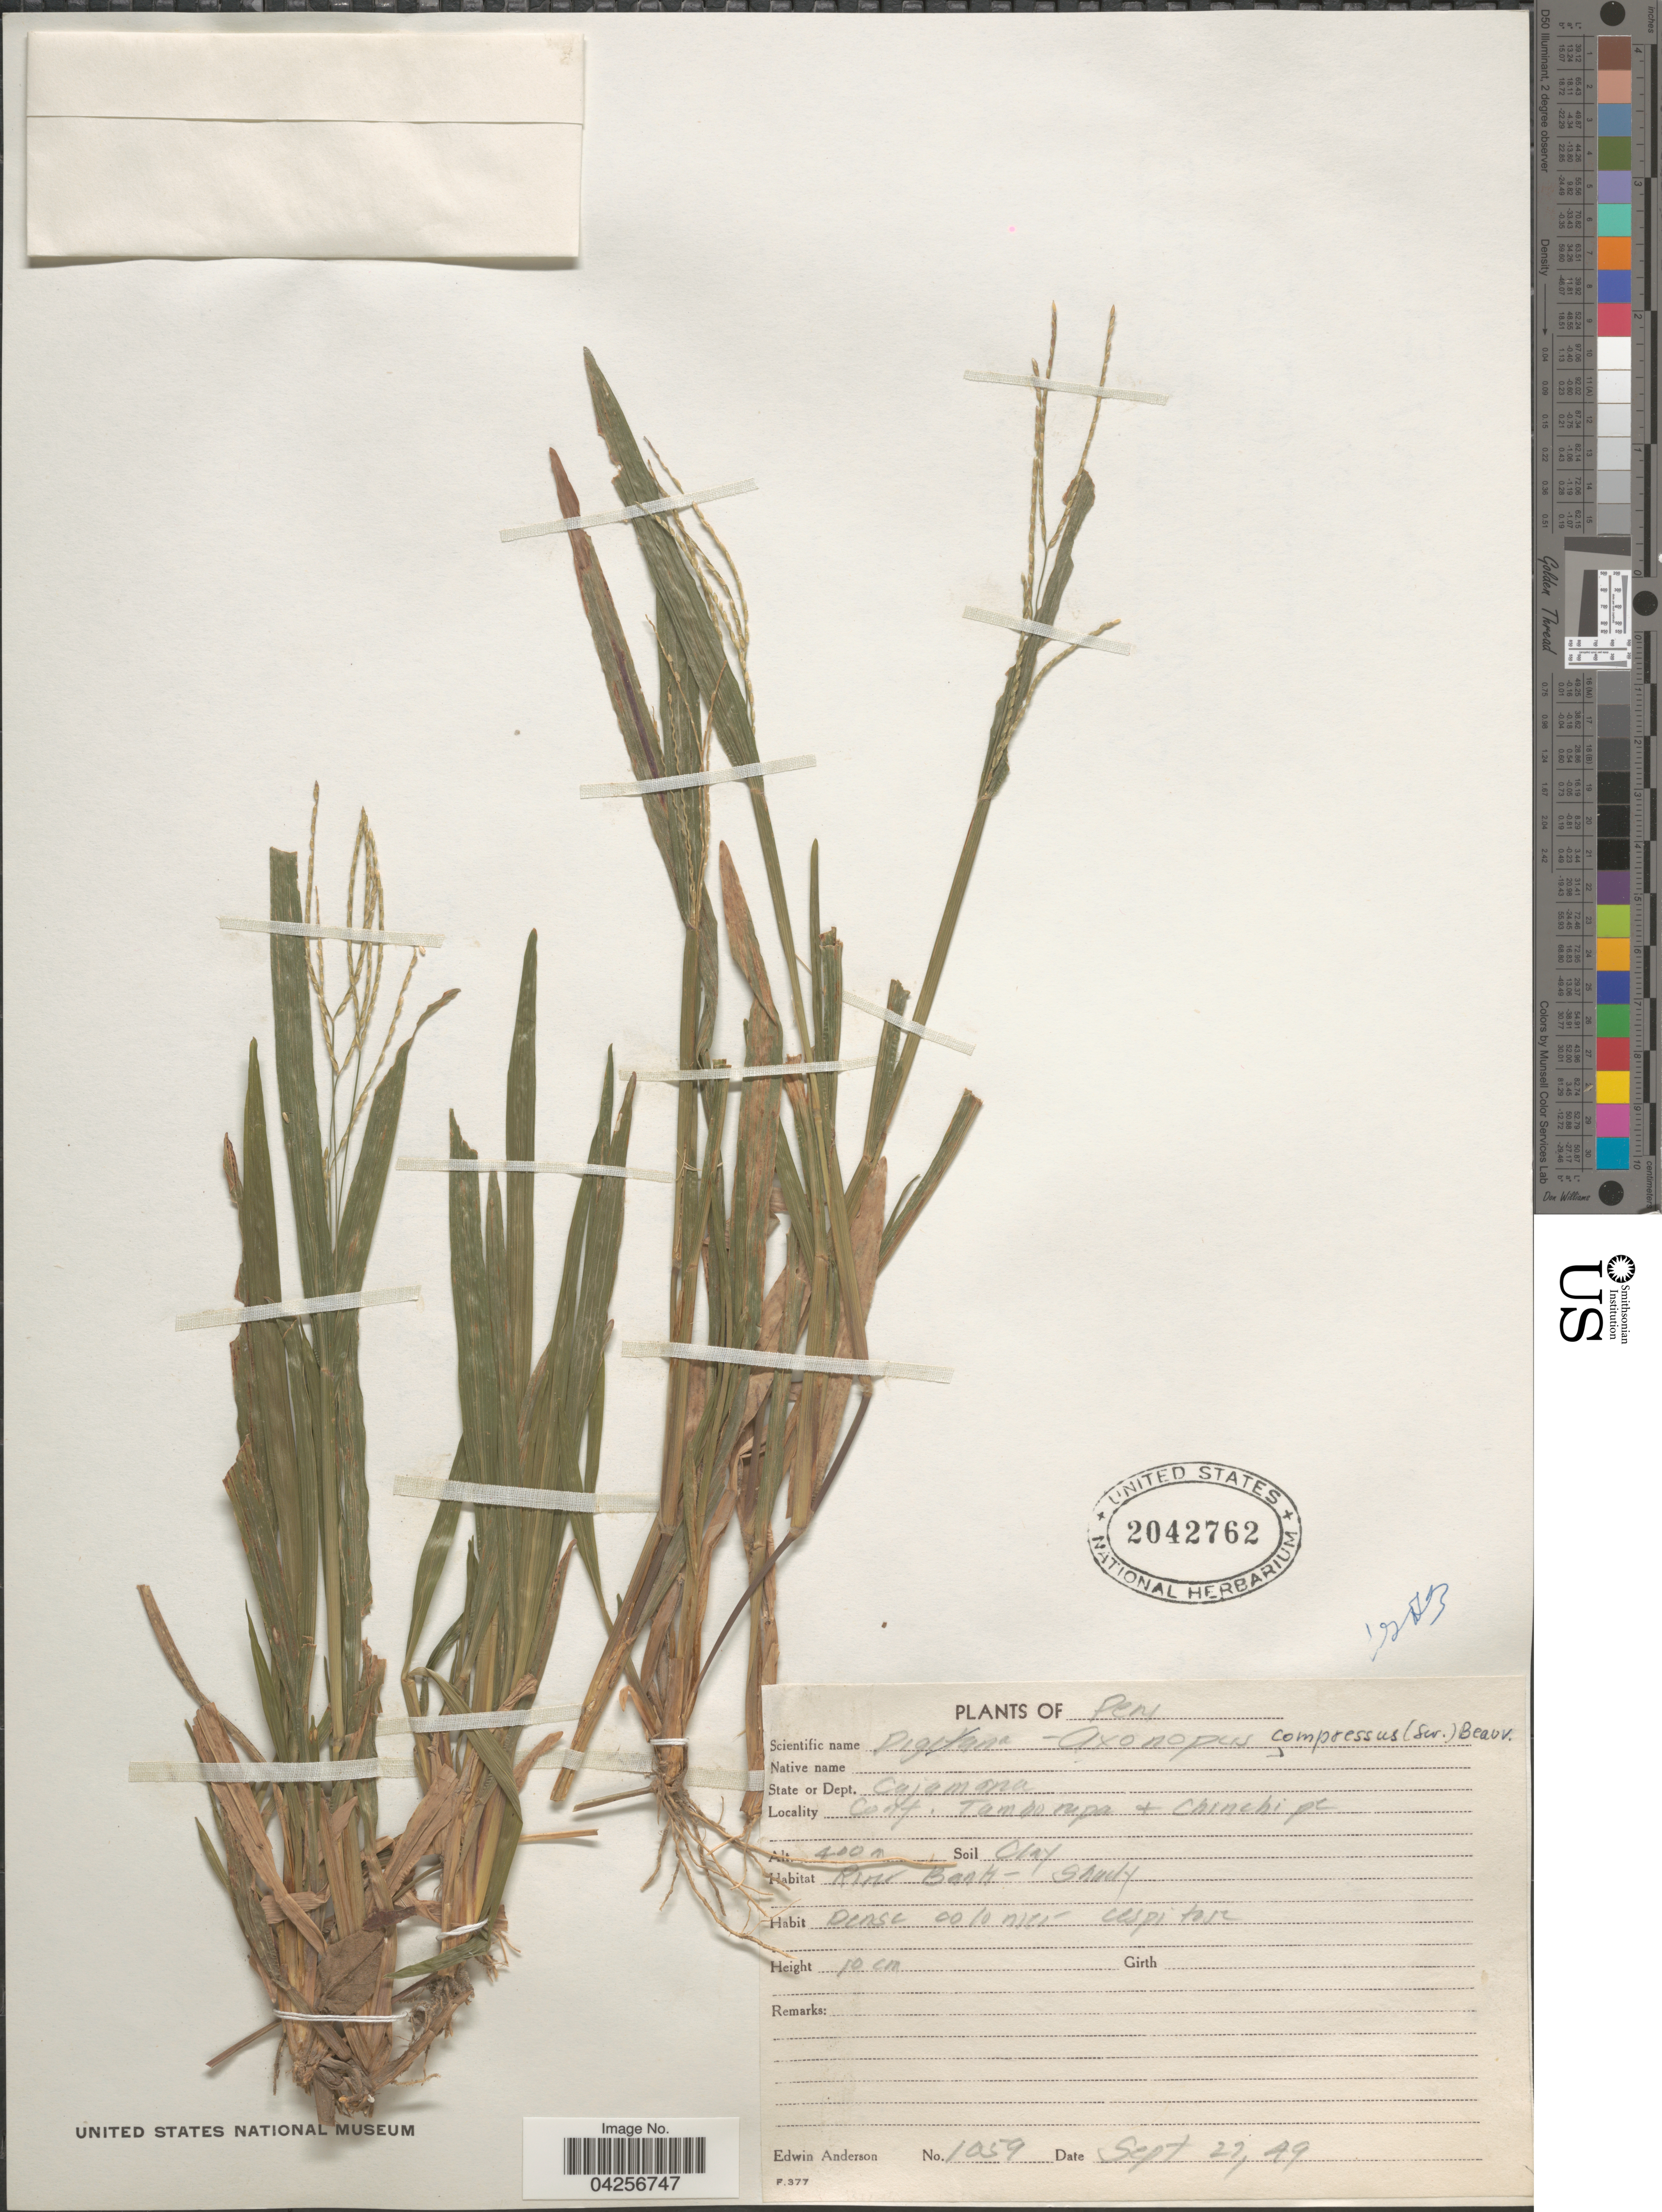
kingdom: Plantae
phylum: Tracheophyta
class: Liliopsida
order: Poales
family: Poaceae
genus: Axonopus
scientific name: Axonopus compressus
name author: (Sw.) P. Beauv.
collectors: E. Anderson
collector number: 1059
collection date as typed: Transcribed d/m/y: 27/9/49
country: Peru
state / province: Cajamarca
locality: Dept. Cajamarca. Cof. Tamborapa & Chinchipe.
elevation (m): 400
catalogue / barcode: US 2042762